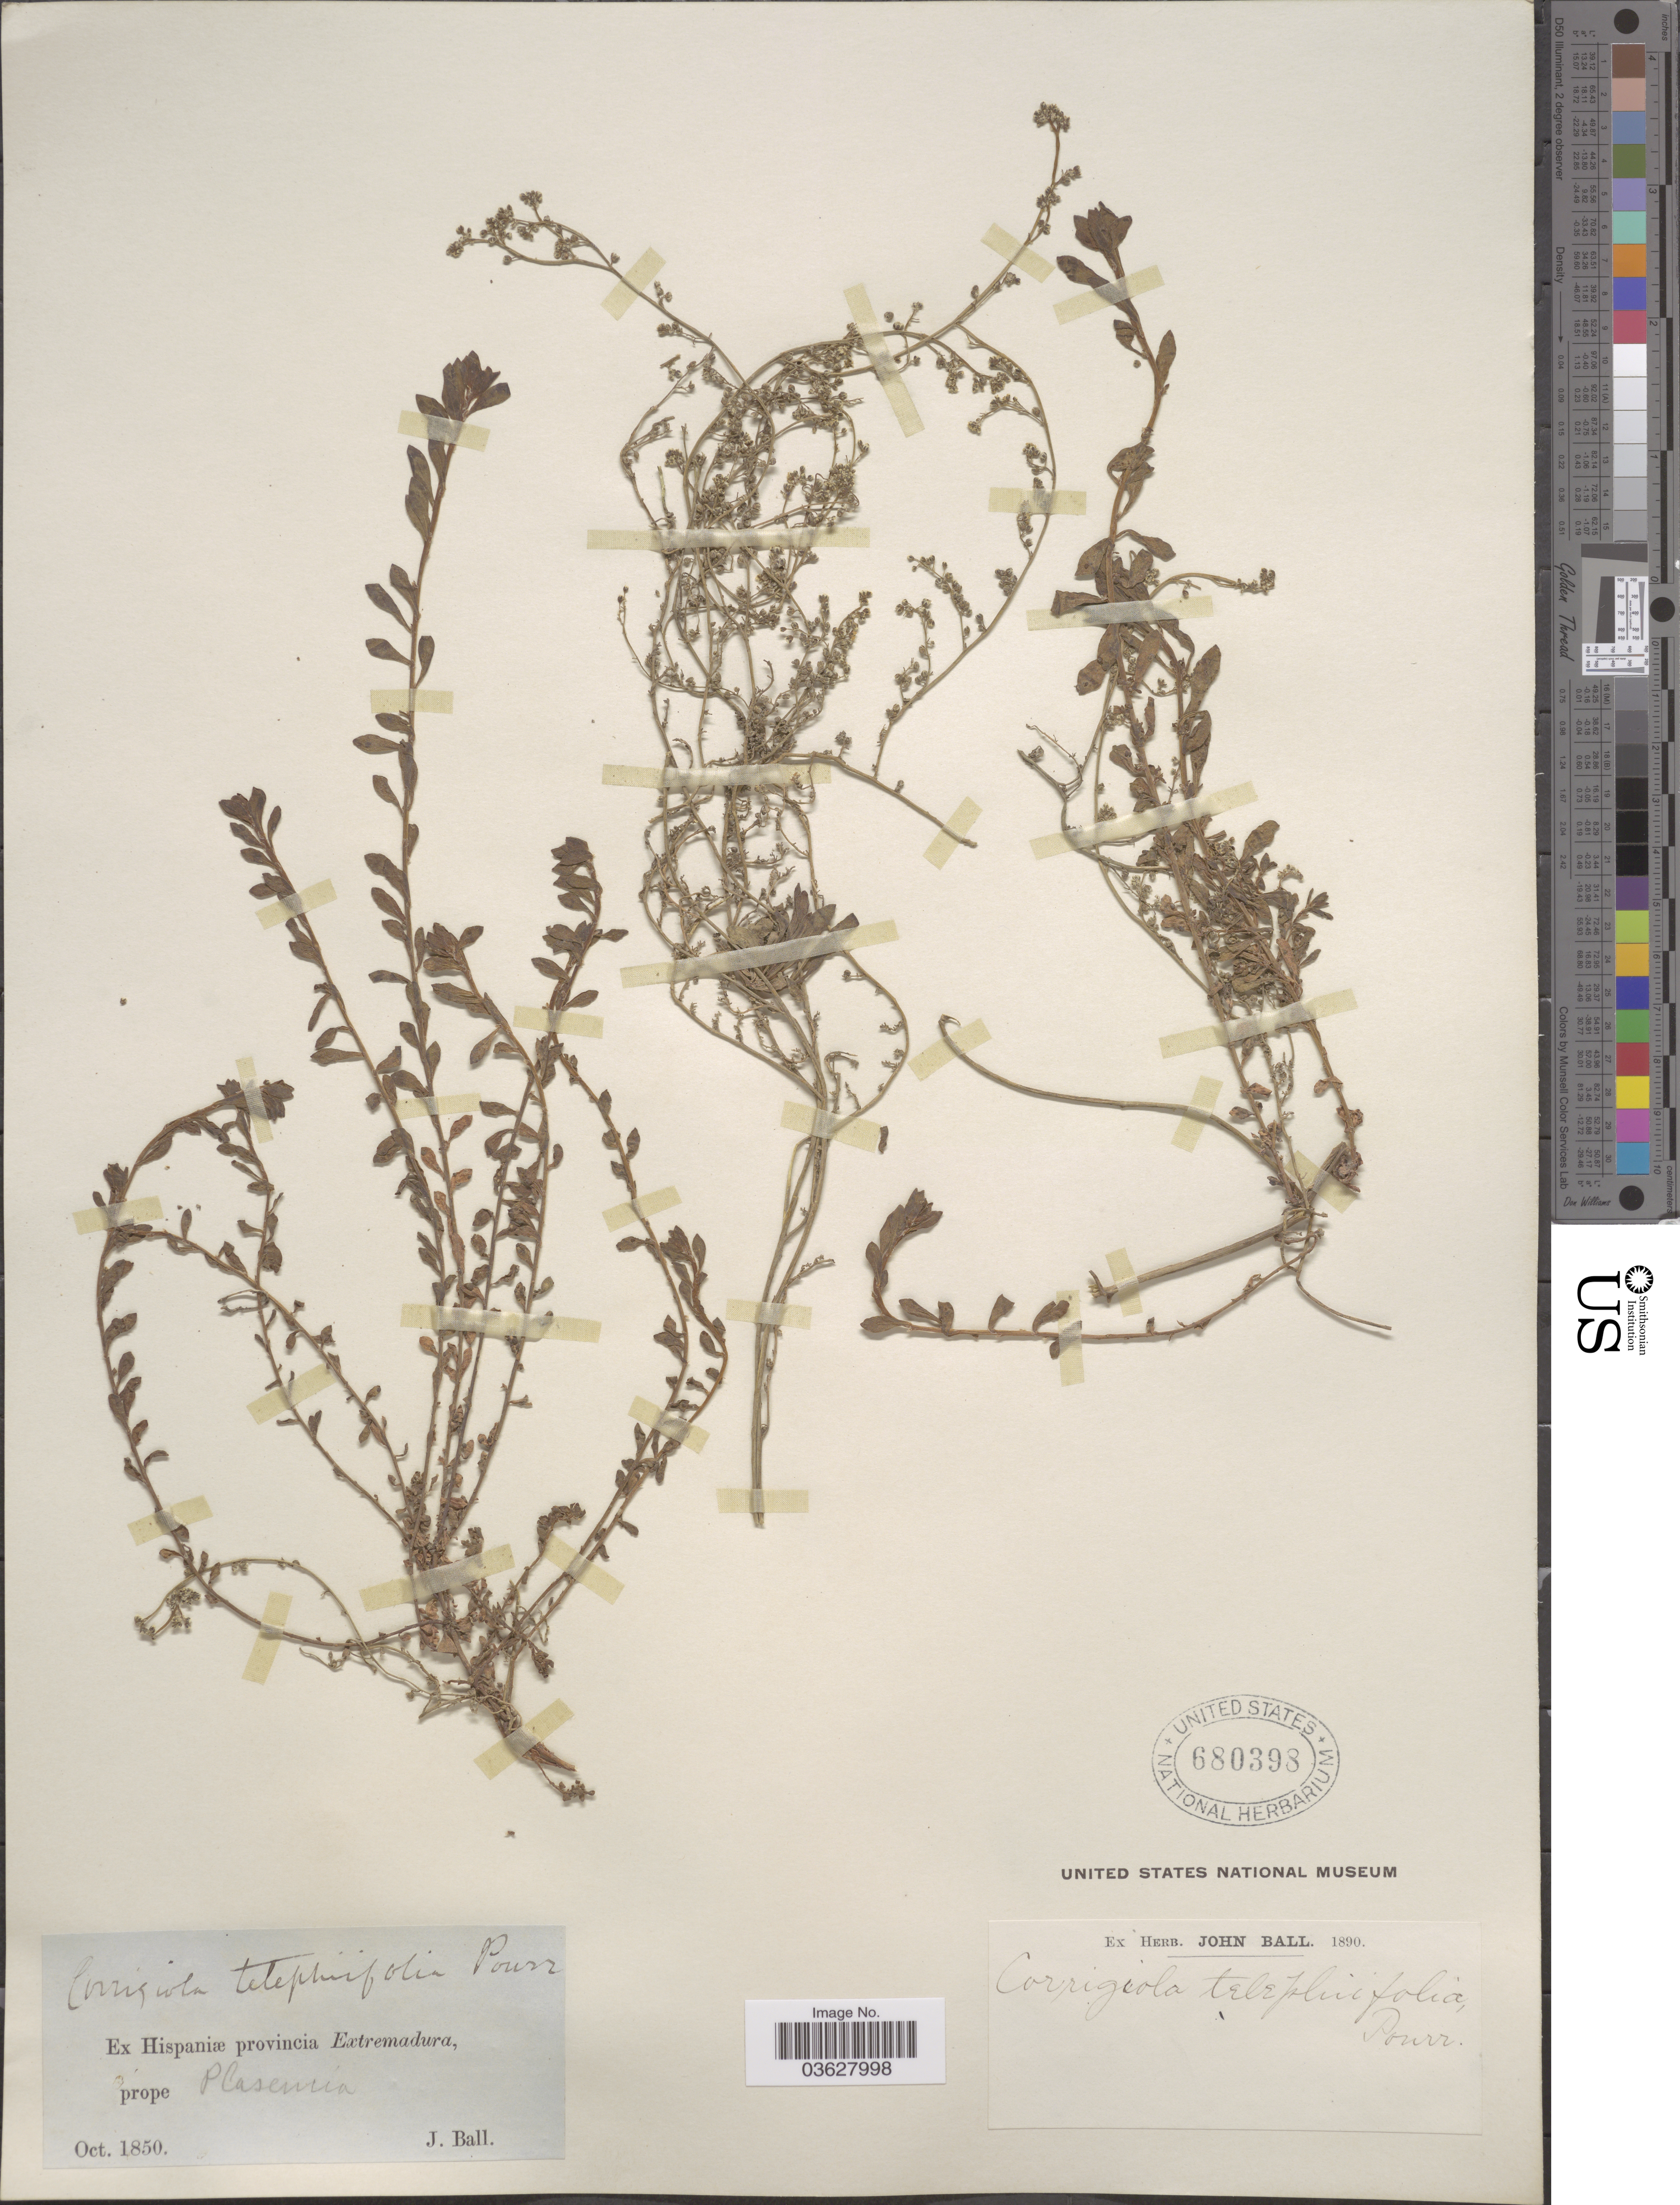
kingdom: Plantae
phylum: Tracheophyta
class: Magnoliopsida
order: Caryophyllales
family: Caryophyllaceae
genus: Corrigiola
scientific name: Corrigiola telephiifolia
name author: Pourr.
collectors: J. Ball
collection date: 1850-10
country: Spain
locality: Ex Hispaniæ provincia Extremadura, prope Plasencia.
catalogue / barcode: US 680398